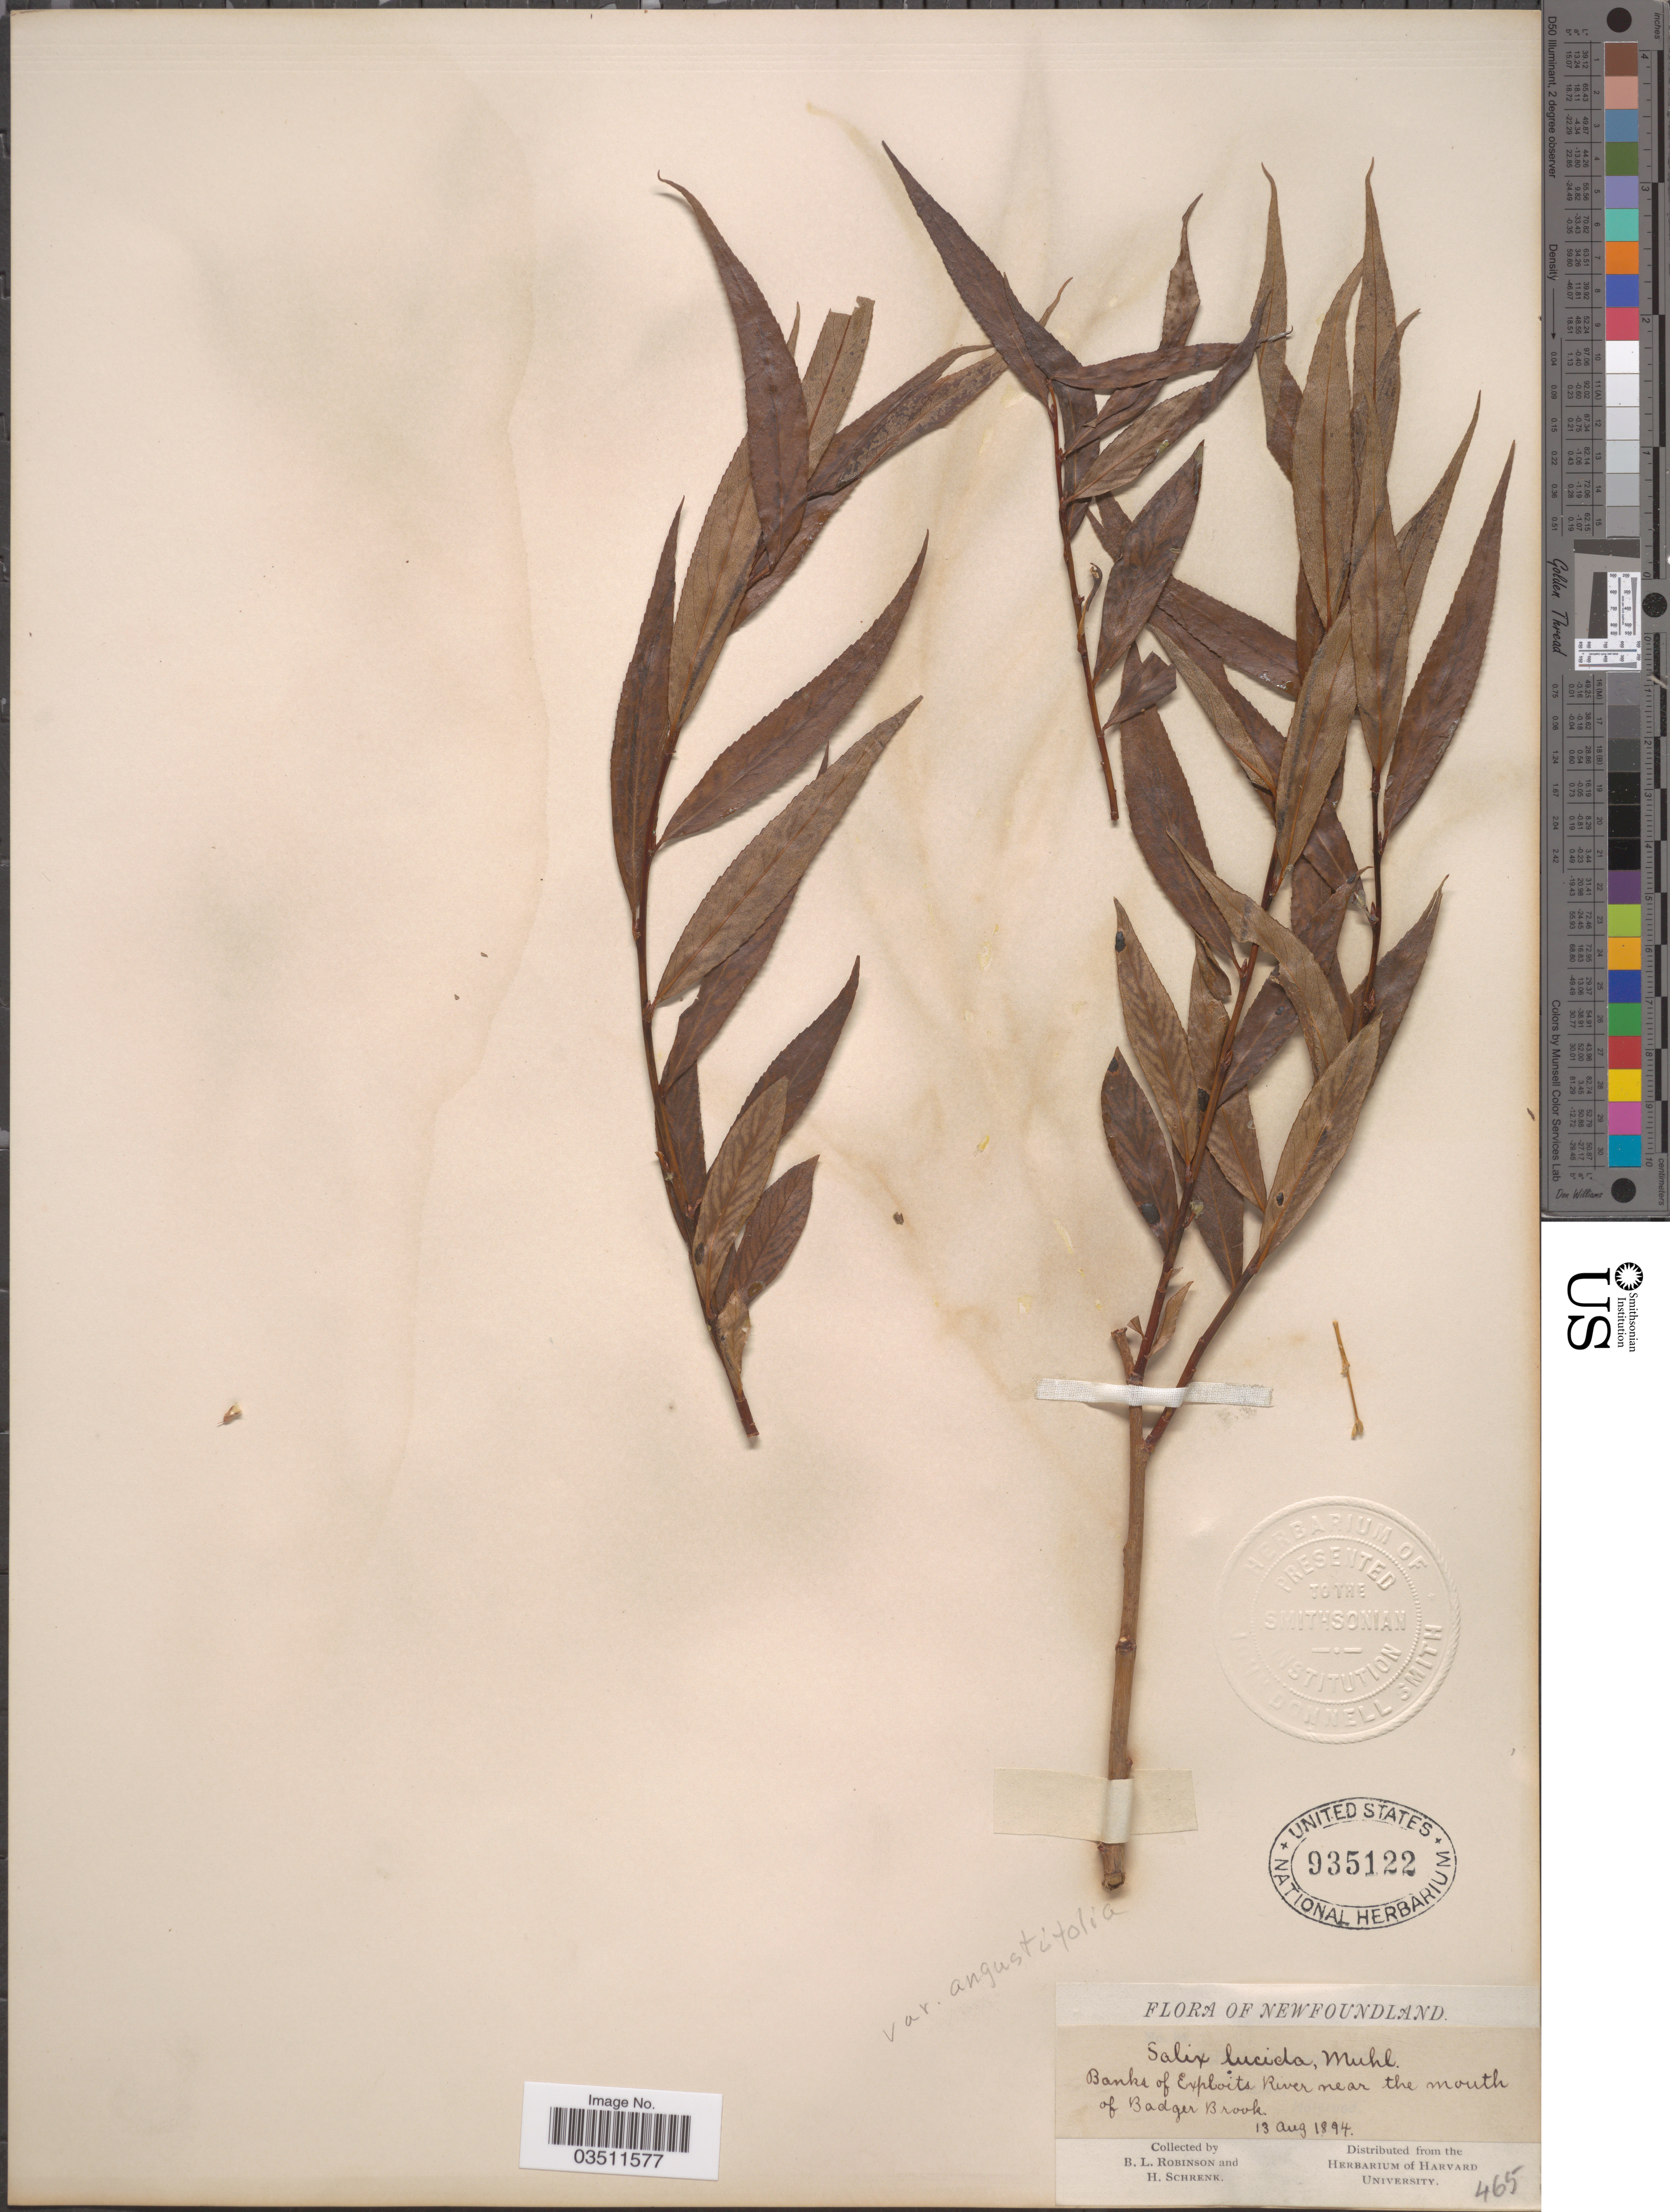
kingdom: Plantae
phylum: Tracheophyta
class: Magnoliopsida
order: Malpighiales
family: Salicaceae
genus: Salix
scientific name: Salix lucida var. angustifolia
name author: Andersson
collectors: B. L. Robinson & H. Schrenk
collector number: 465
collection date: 1894-08-13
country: Canada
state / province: Newfoundland and Labrador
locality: Banks of Exploits River near the mouth of Badger Brook.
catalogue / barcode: US 935122